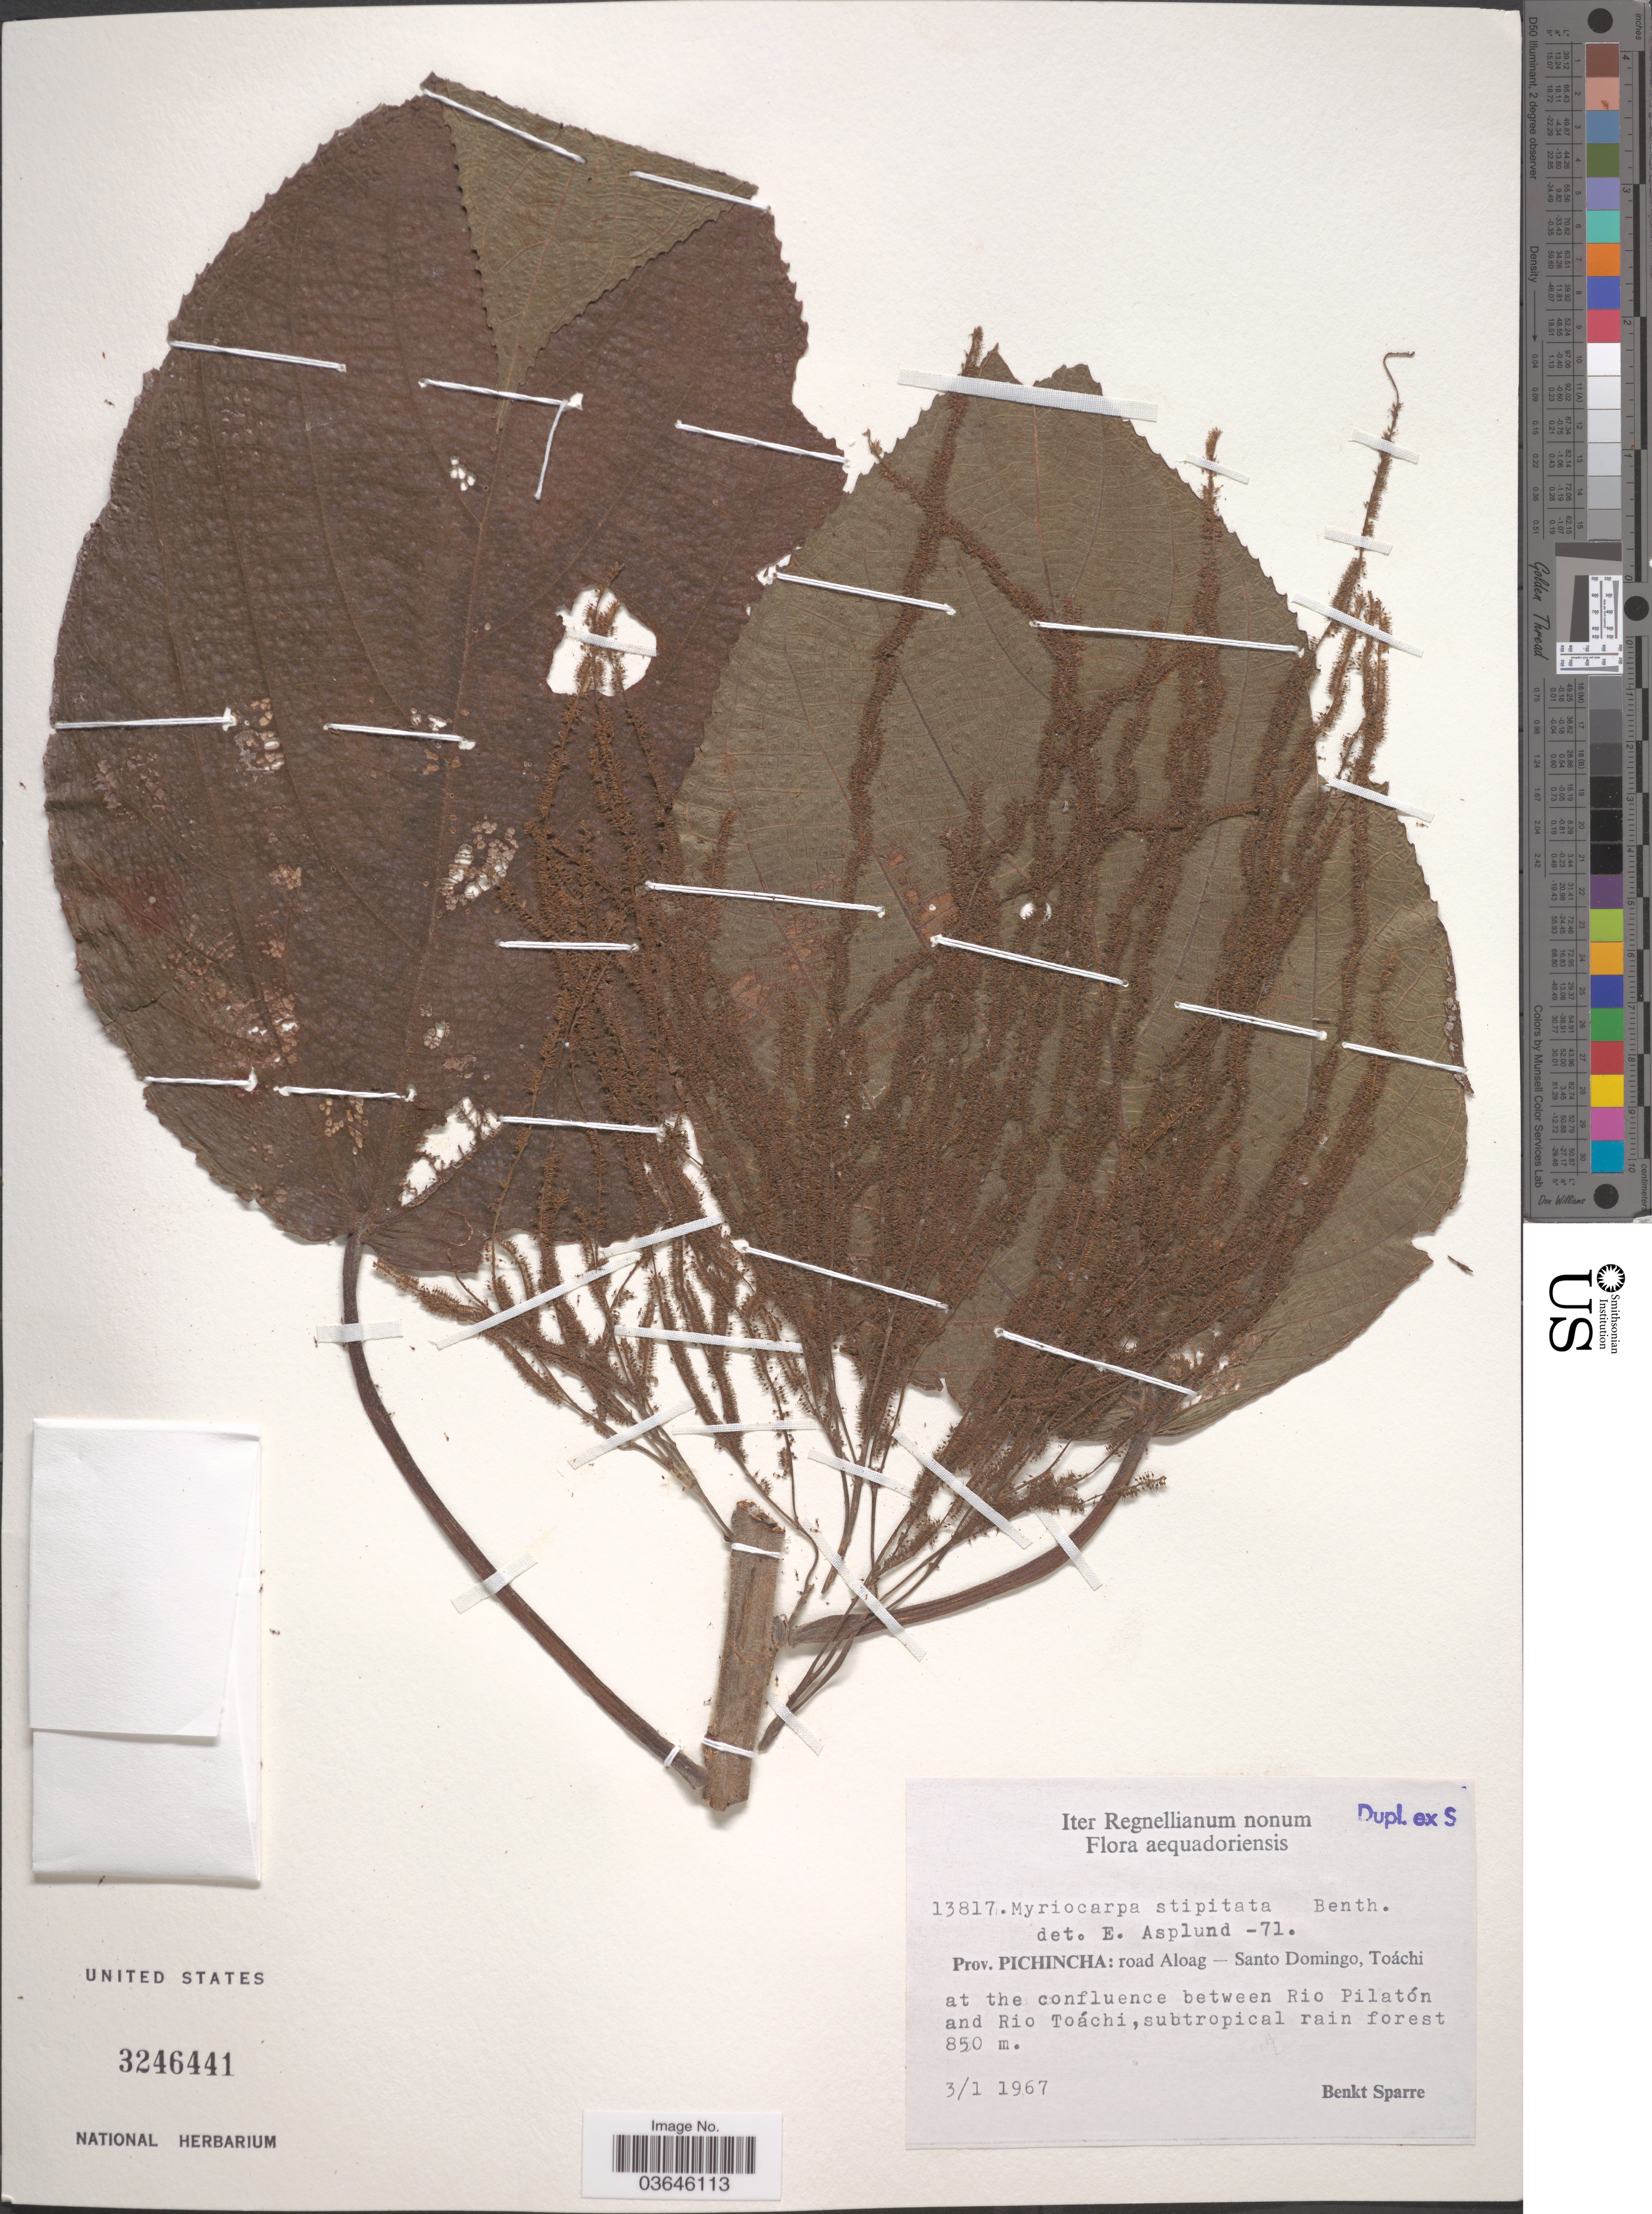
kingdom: Plantae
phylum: Tracheophyta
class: Magnoliopsida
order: Rosales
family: Urticaceae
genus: Myriocarpa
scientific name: Myriocarpa stipitata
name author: Benth.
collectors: B. Sparre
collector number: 13817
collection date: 1967-01-03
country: Ecuador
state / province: Pichincha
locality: Road Aloag - Santo Domingo, Toáchi at the confluence between Rio Pilatón and Rio Toáchi.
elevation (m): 850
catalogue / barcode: US 3246441